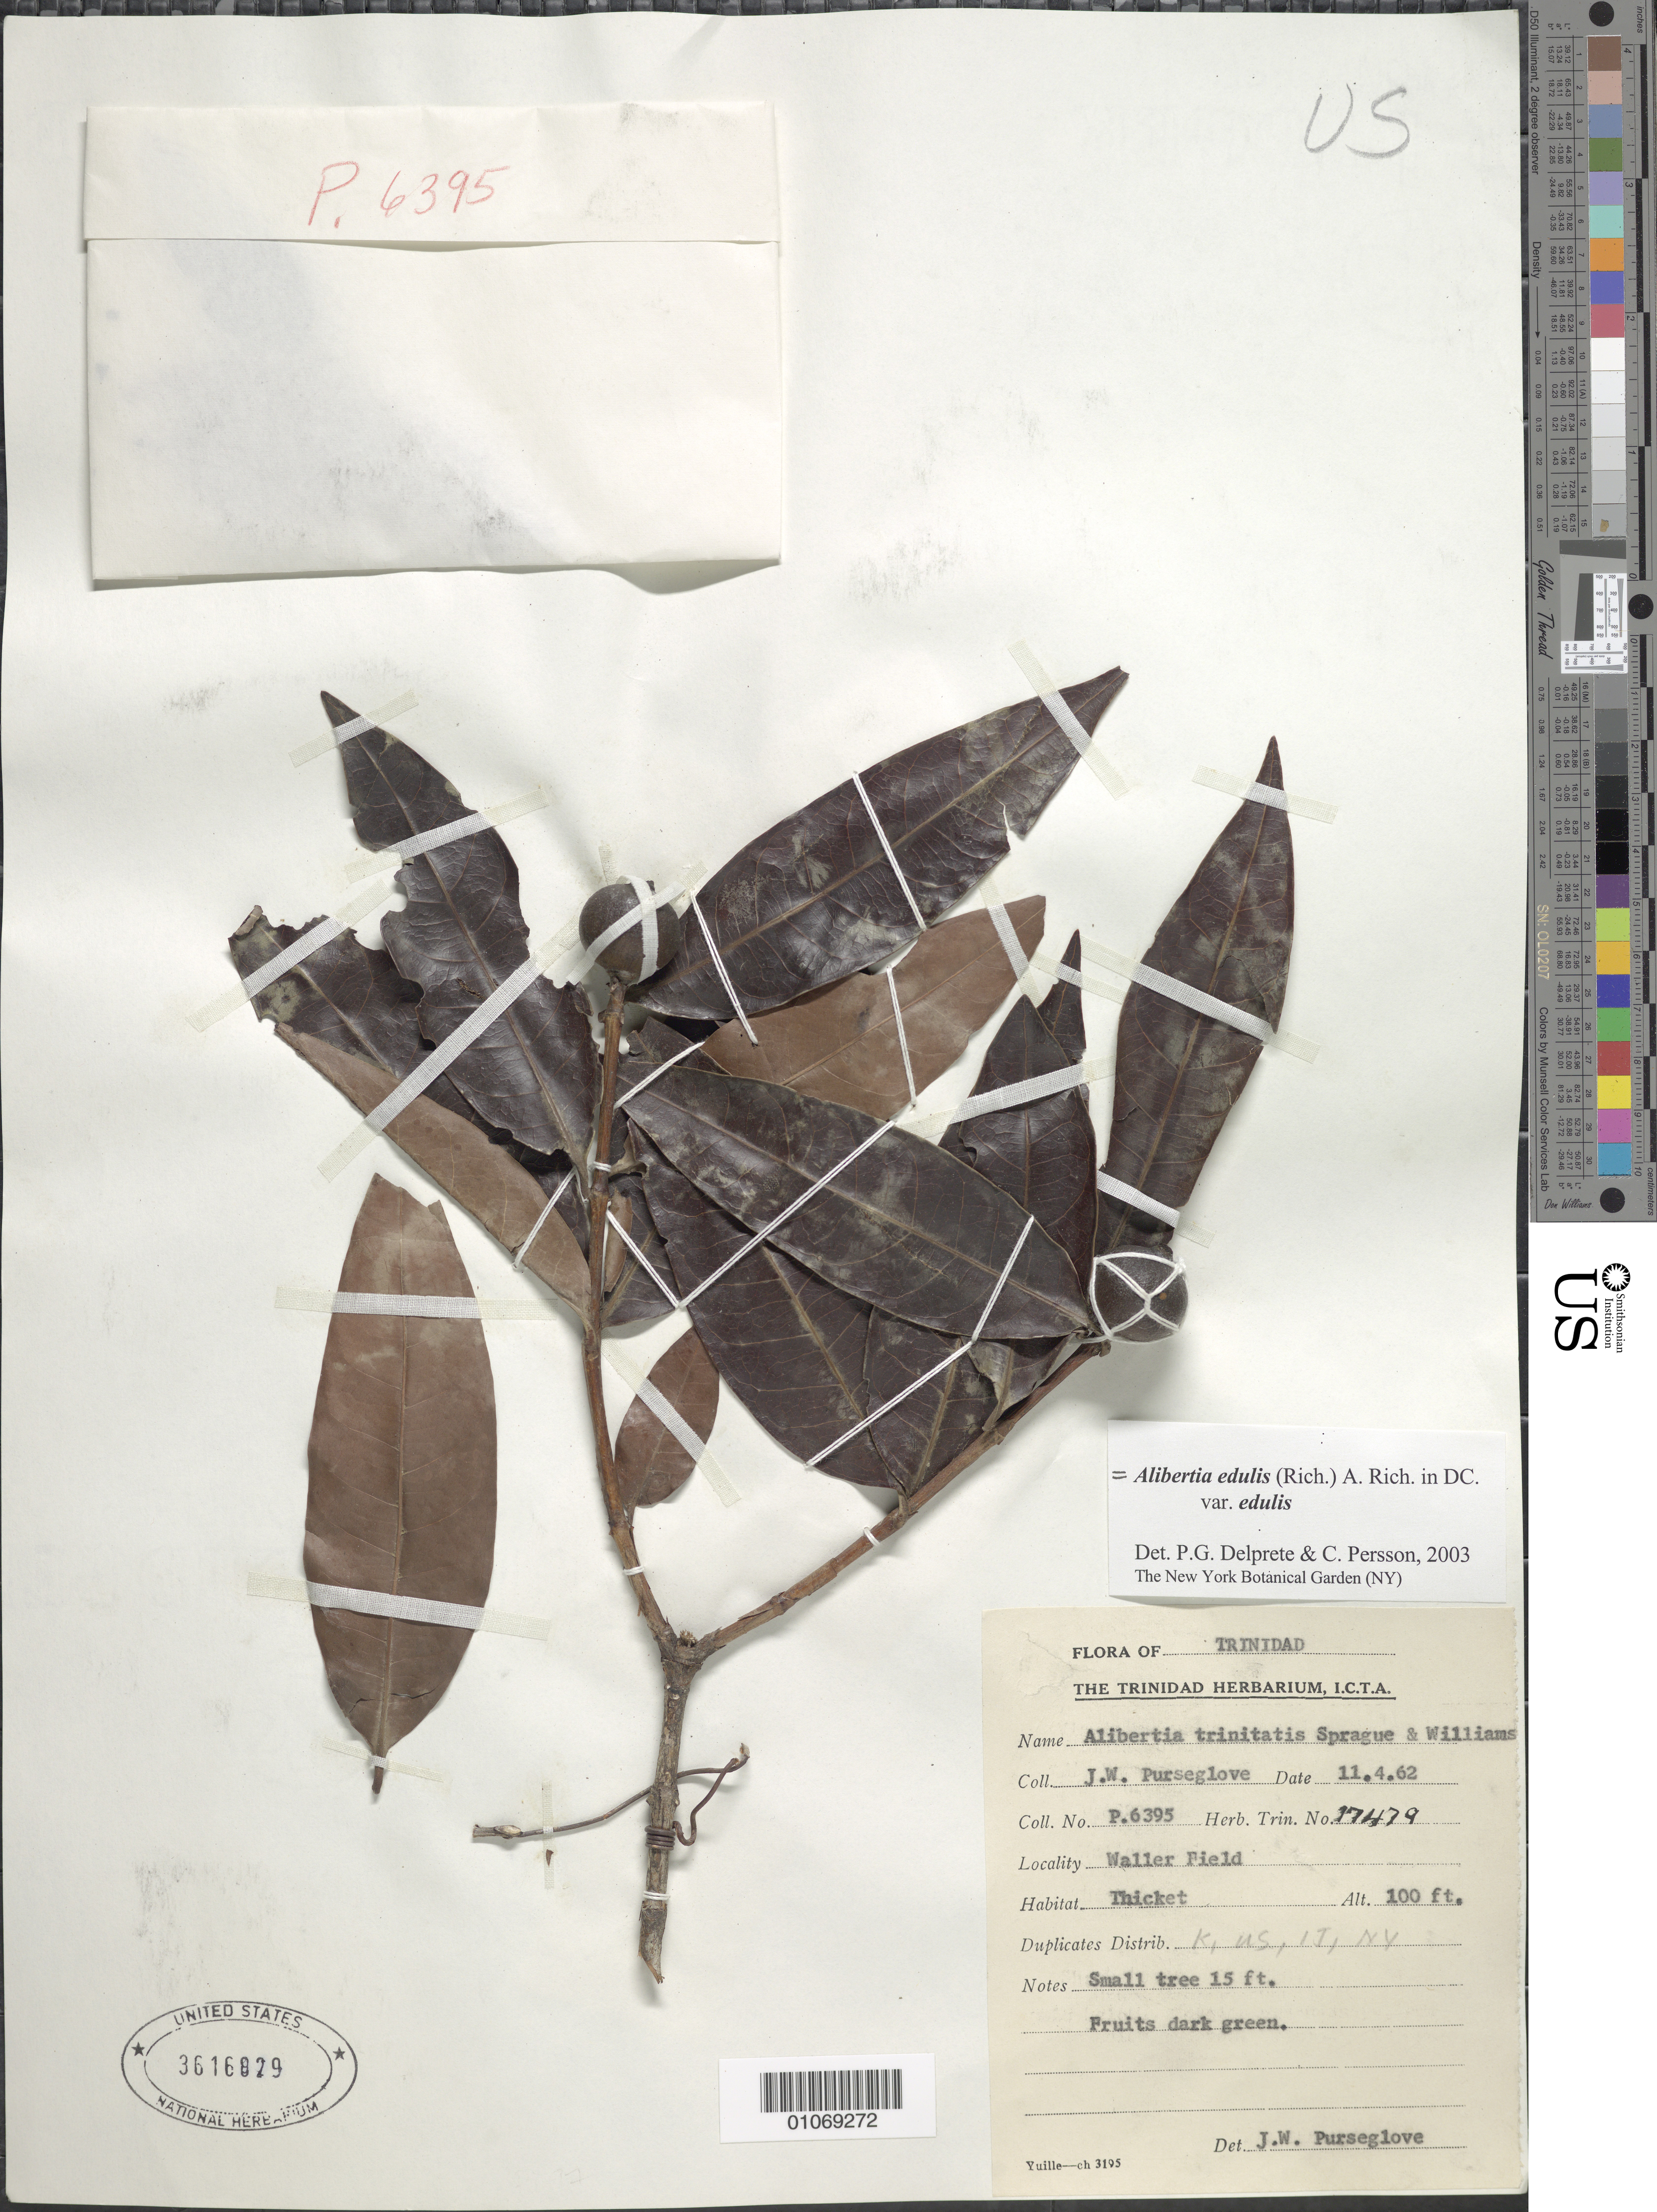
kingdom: Plantae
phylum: Tracheophyta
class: Magnoliopsida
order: Gentianales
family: Rubiaceae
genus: Alibertia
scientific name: Alibertia edulis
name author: (Rich.) A. Rich. ex DC.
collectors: J. Purseglove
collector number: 6395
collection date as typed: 04 Nov 1962 or 11 Apr 1962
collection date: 1962-04-11 or 1962-11-04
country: Trinidad and Tobago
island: Trinidad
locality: Waller Field, thicket.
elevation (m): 30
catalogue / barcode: US 3616829